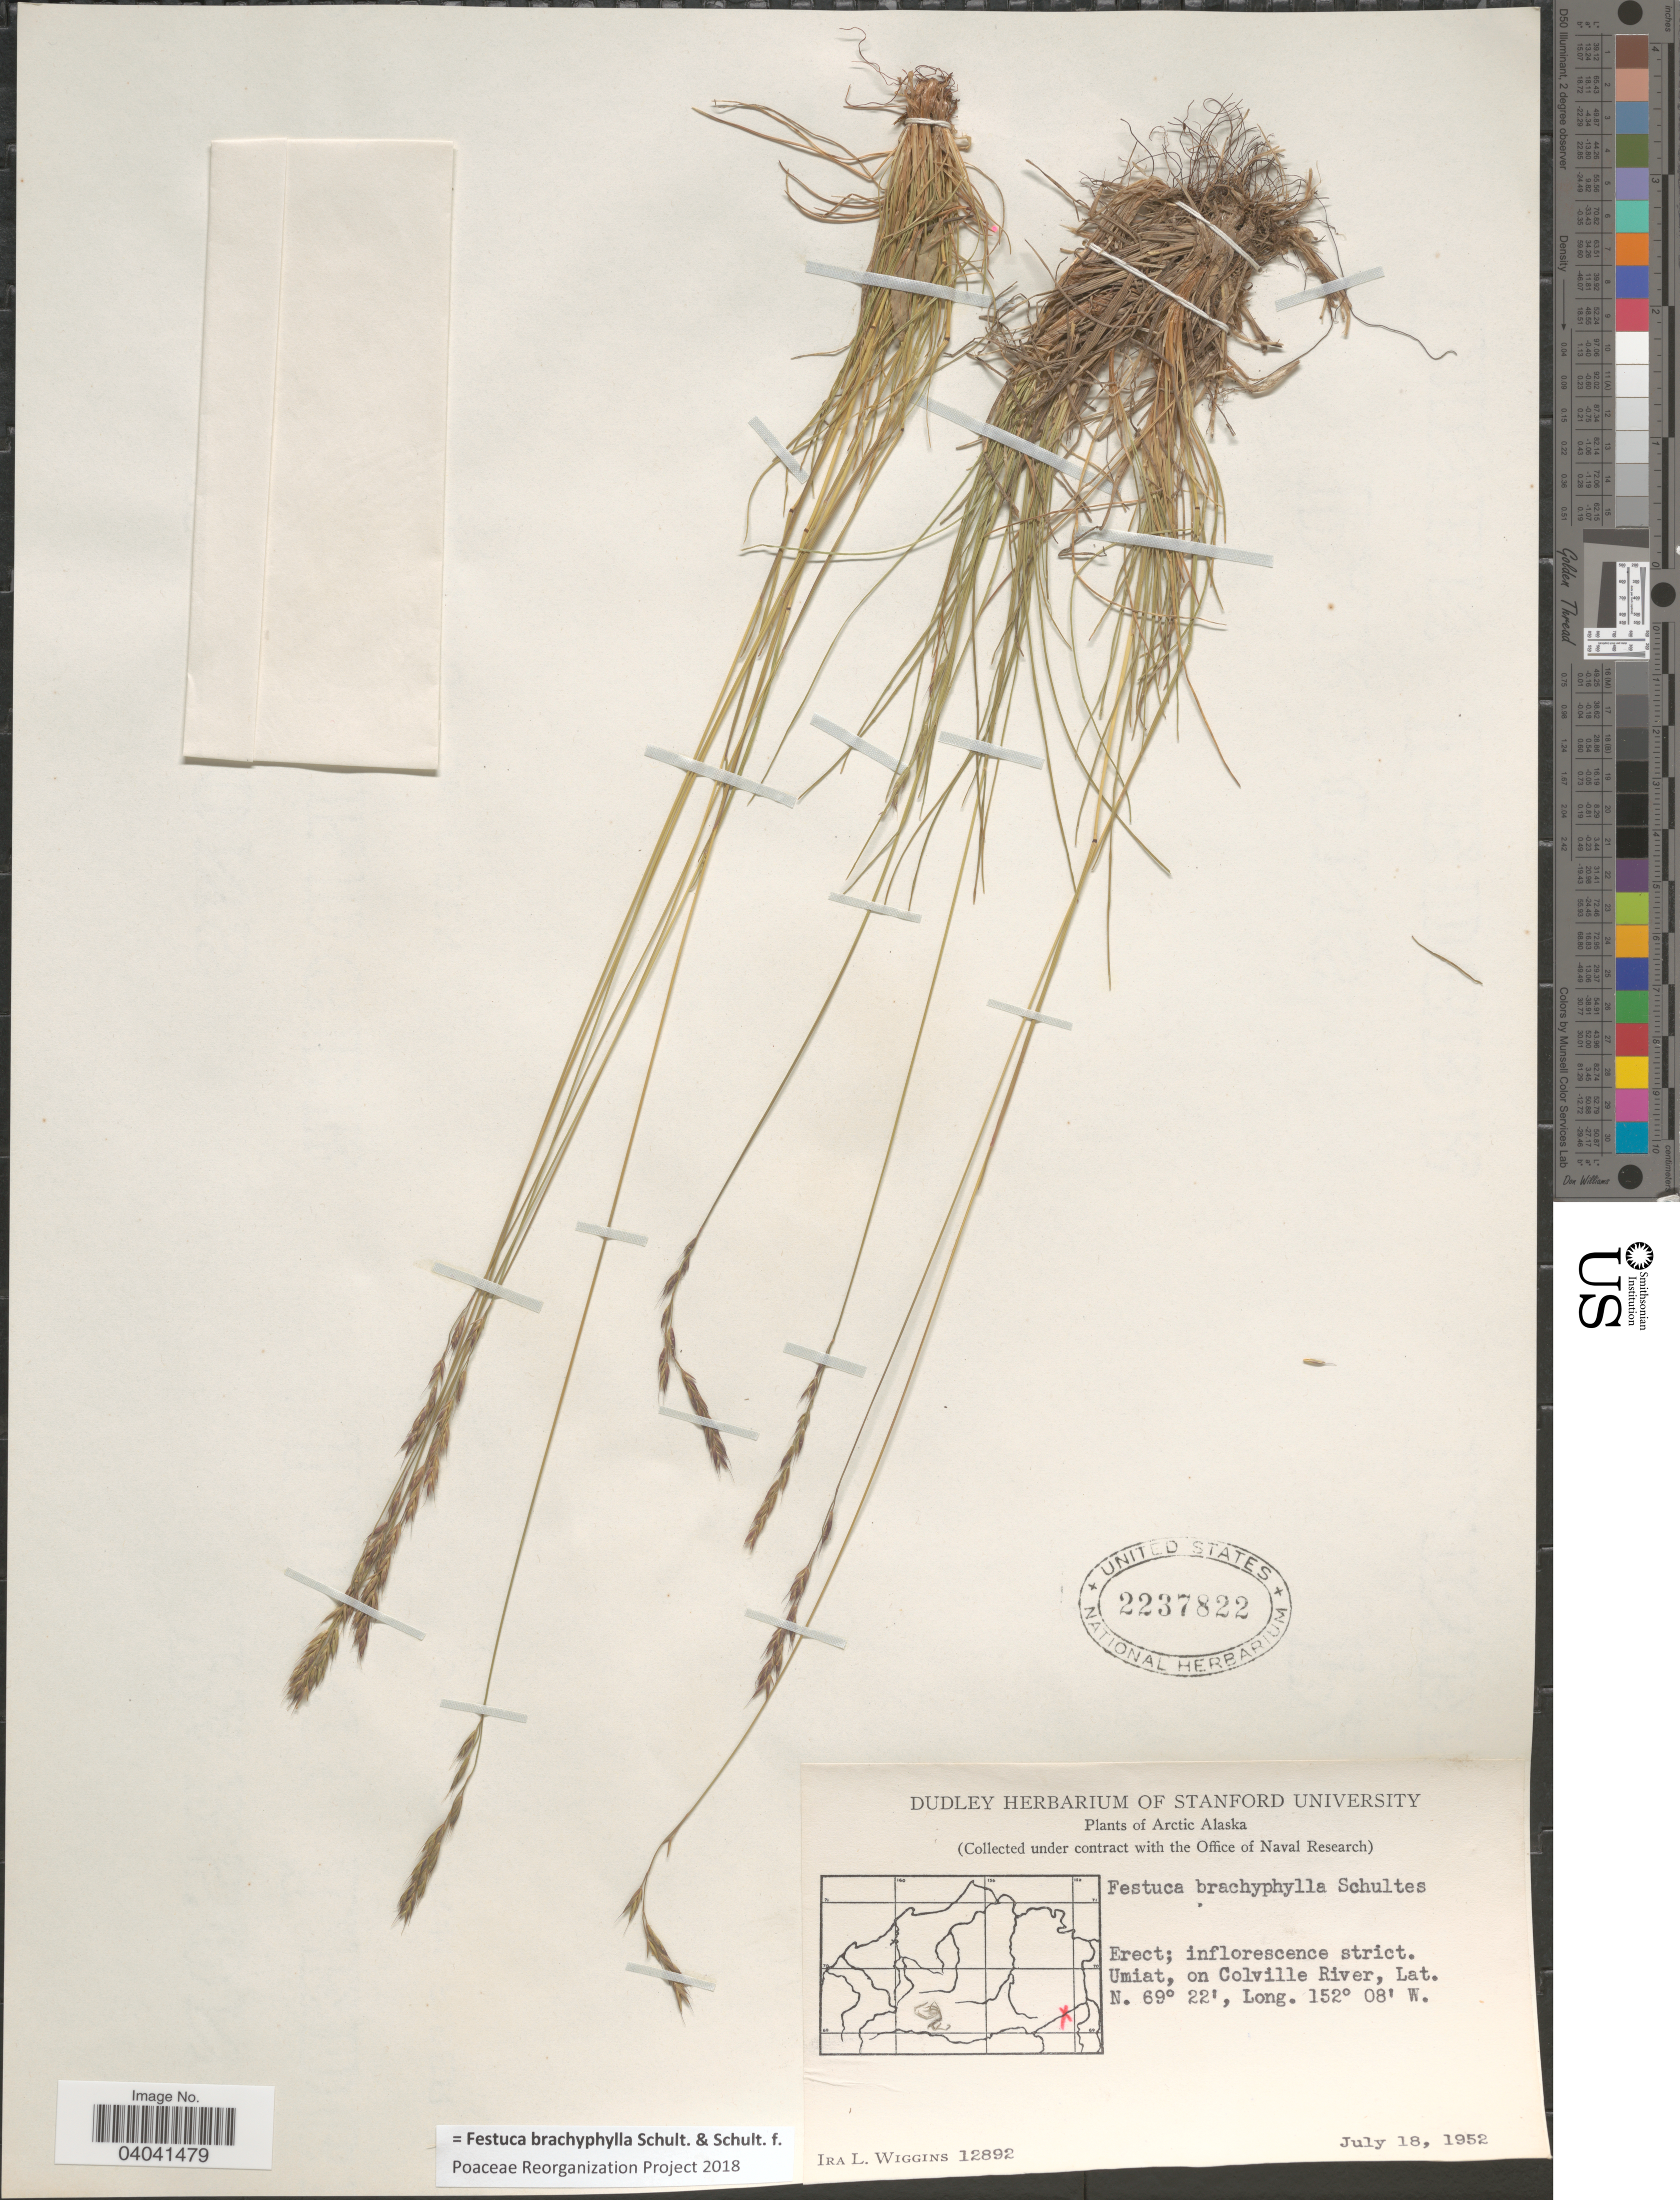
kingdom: Plantae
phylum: Tracheophyta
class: Liliopsida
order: Poales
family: Poaceae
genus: Festuca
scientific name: Festuca brachyphylla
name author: Schult. & Schult. f.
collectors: I. L. Wiggins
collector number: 12892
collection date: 1952-07-18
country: United States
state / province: Alaska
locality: Arctic Alaska. Umiat, on Colville River.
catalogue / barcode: US 2237822